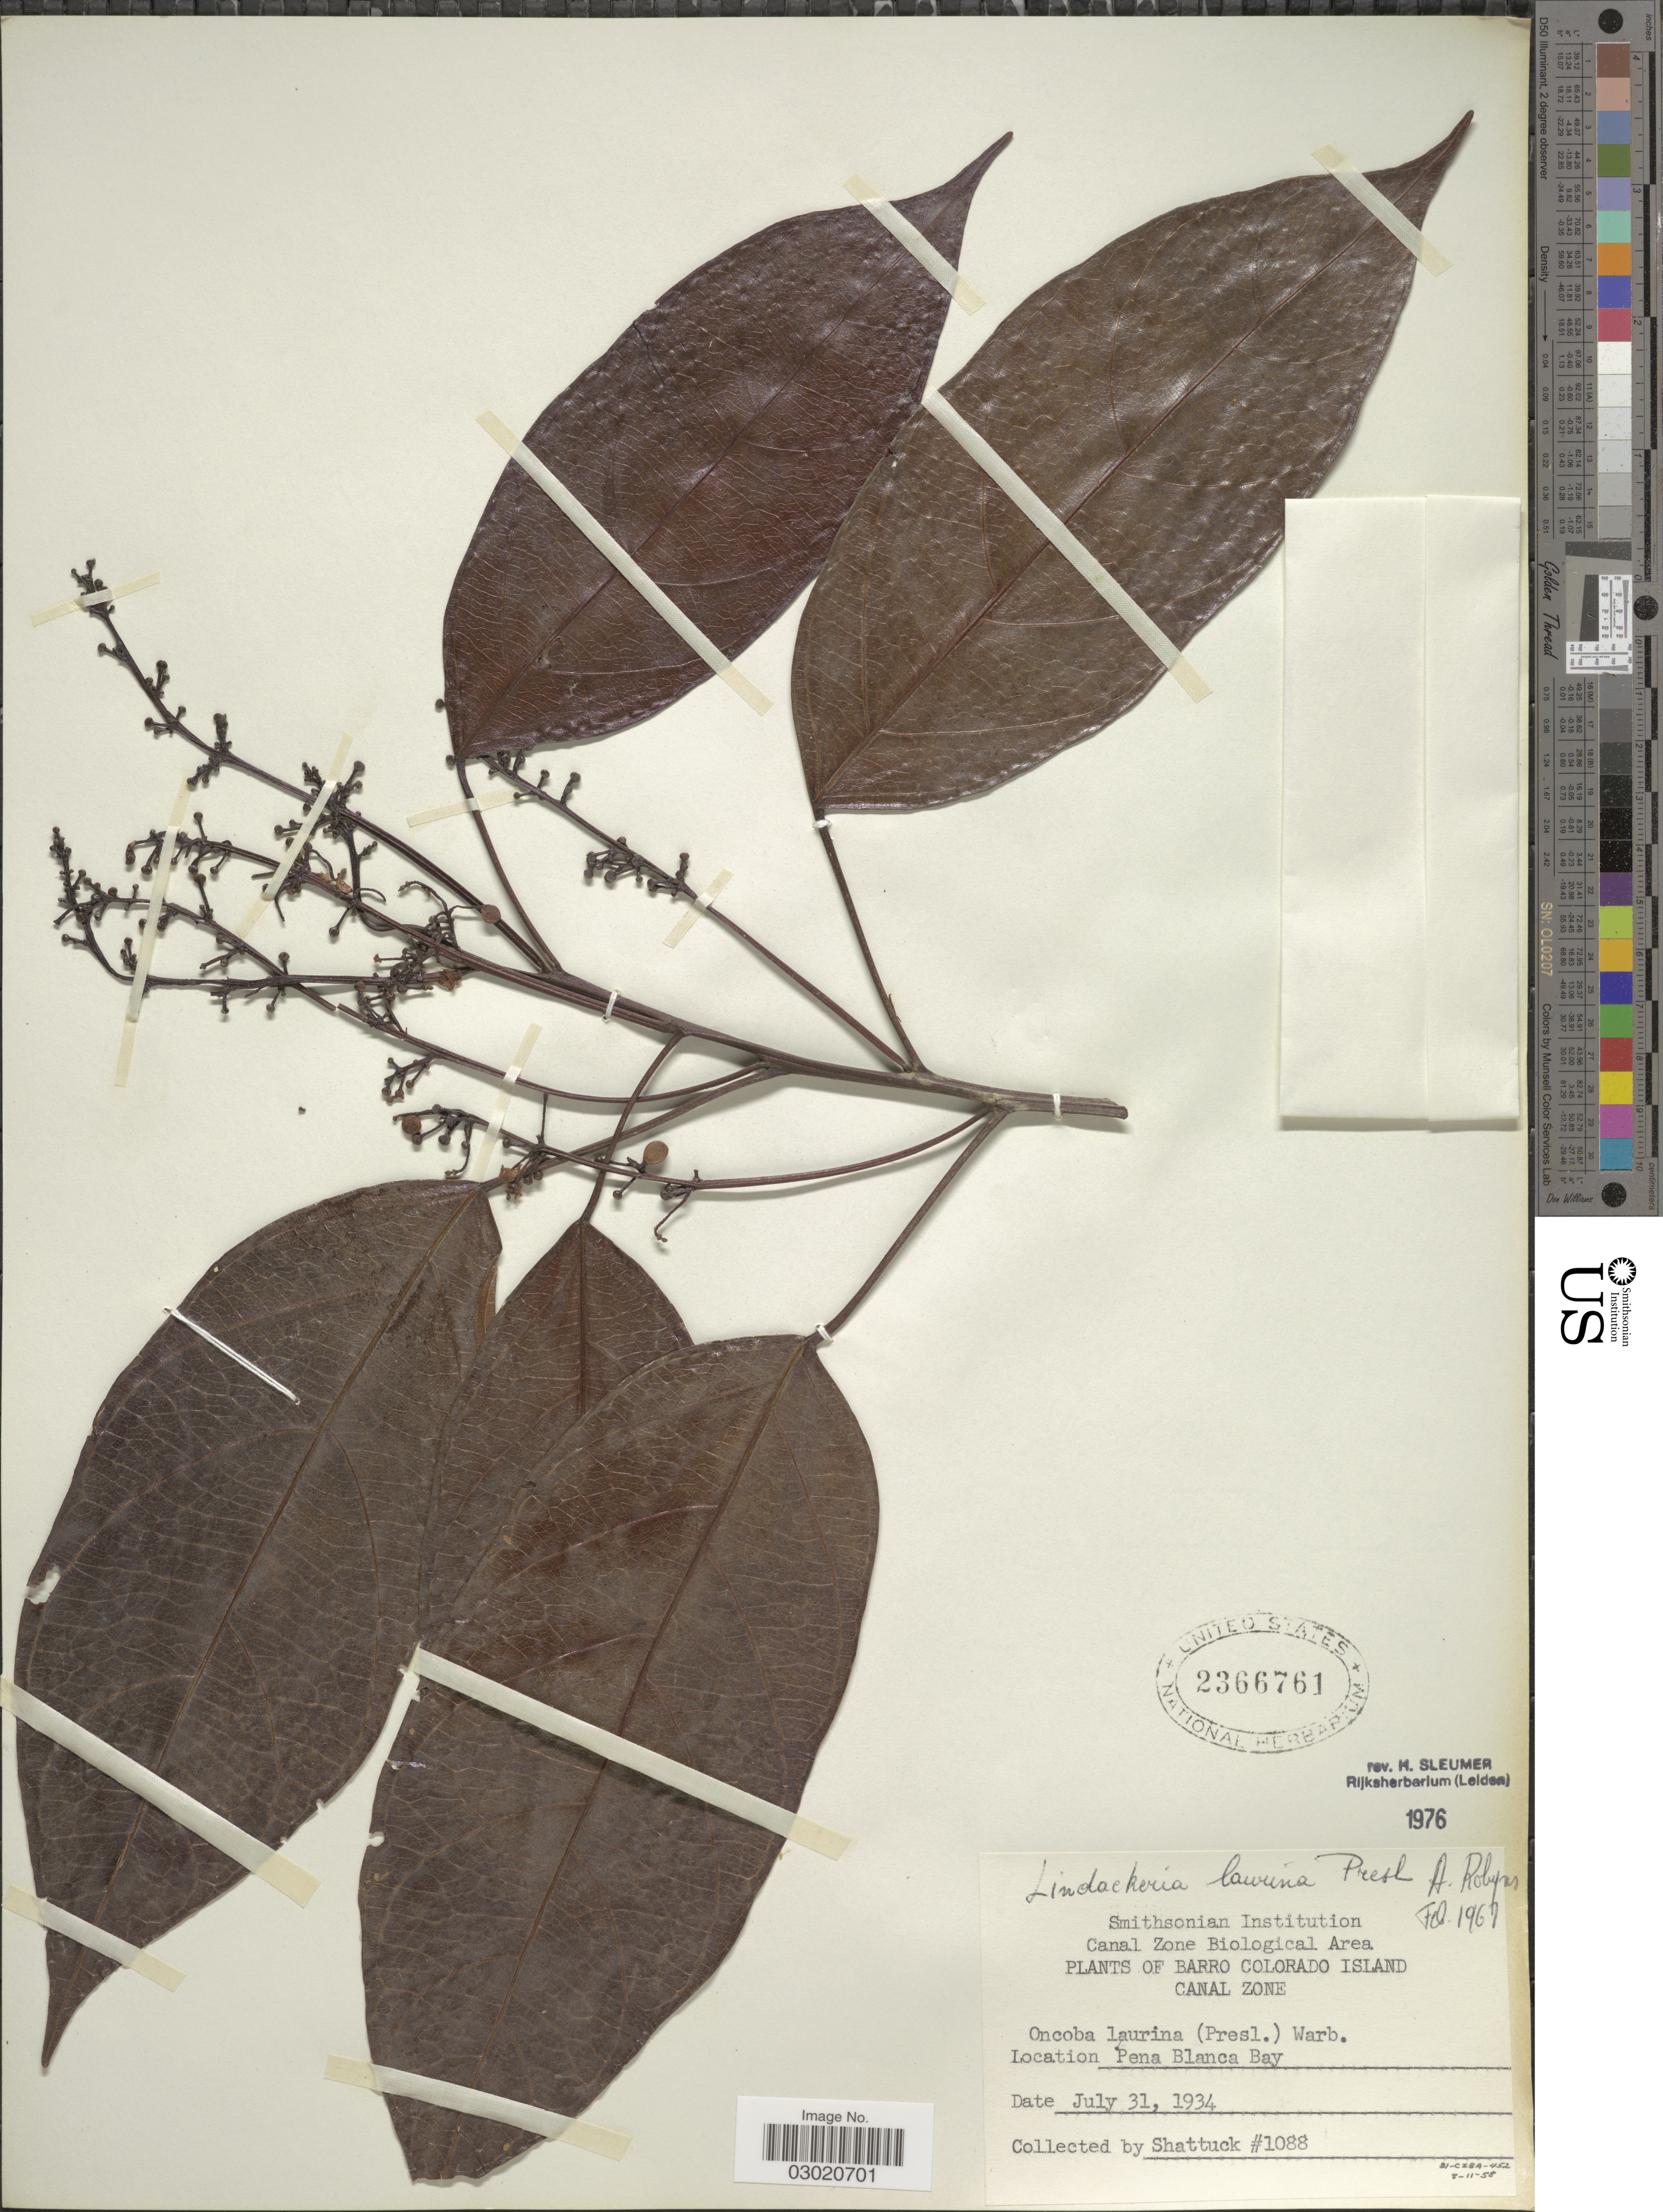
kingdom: Plantae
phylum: Tracheophyta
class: Magnoliopsida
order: Malpighiales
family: Achariaceae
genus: Lindackeria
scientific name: Lindackeria laurina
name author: C. Presl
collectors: Shattuck, --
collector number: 1088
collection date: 1934-07-31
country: Panama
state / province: Panamá Oeste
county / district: Canal Zone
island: Barro Colorado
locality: Barro Colorado Island, Canal Zone, Pena Blanca Bay.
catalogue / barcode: US 2366761